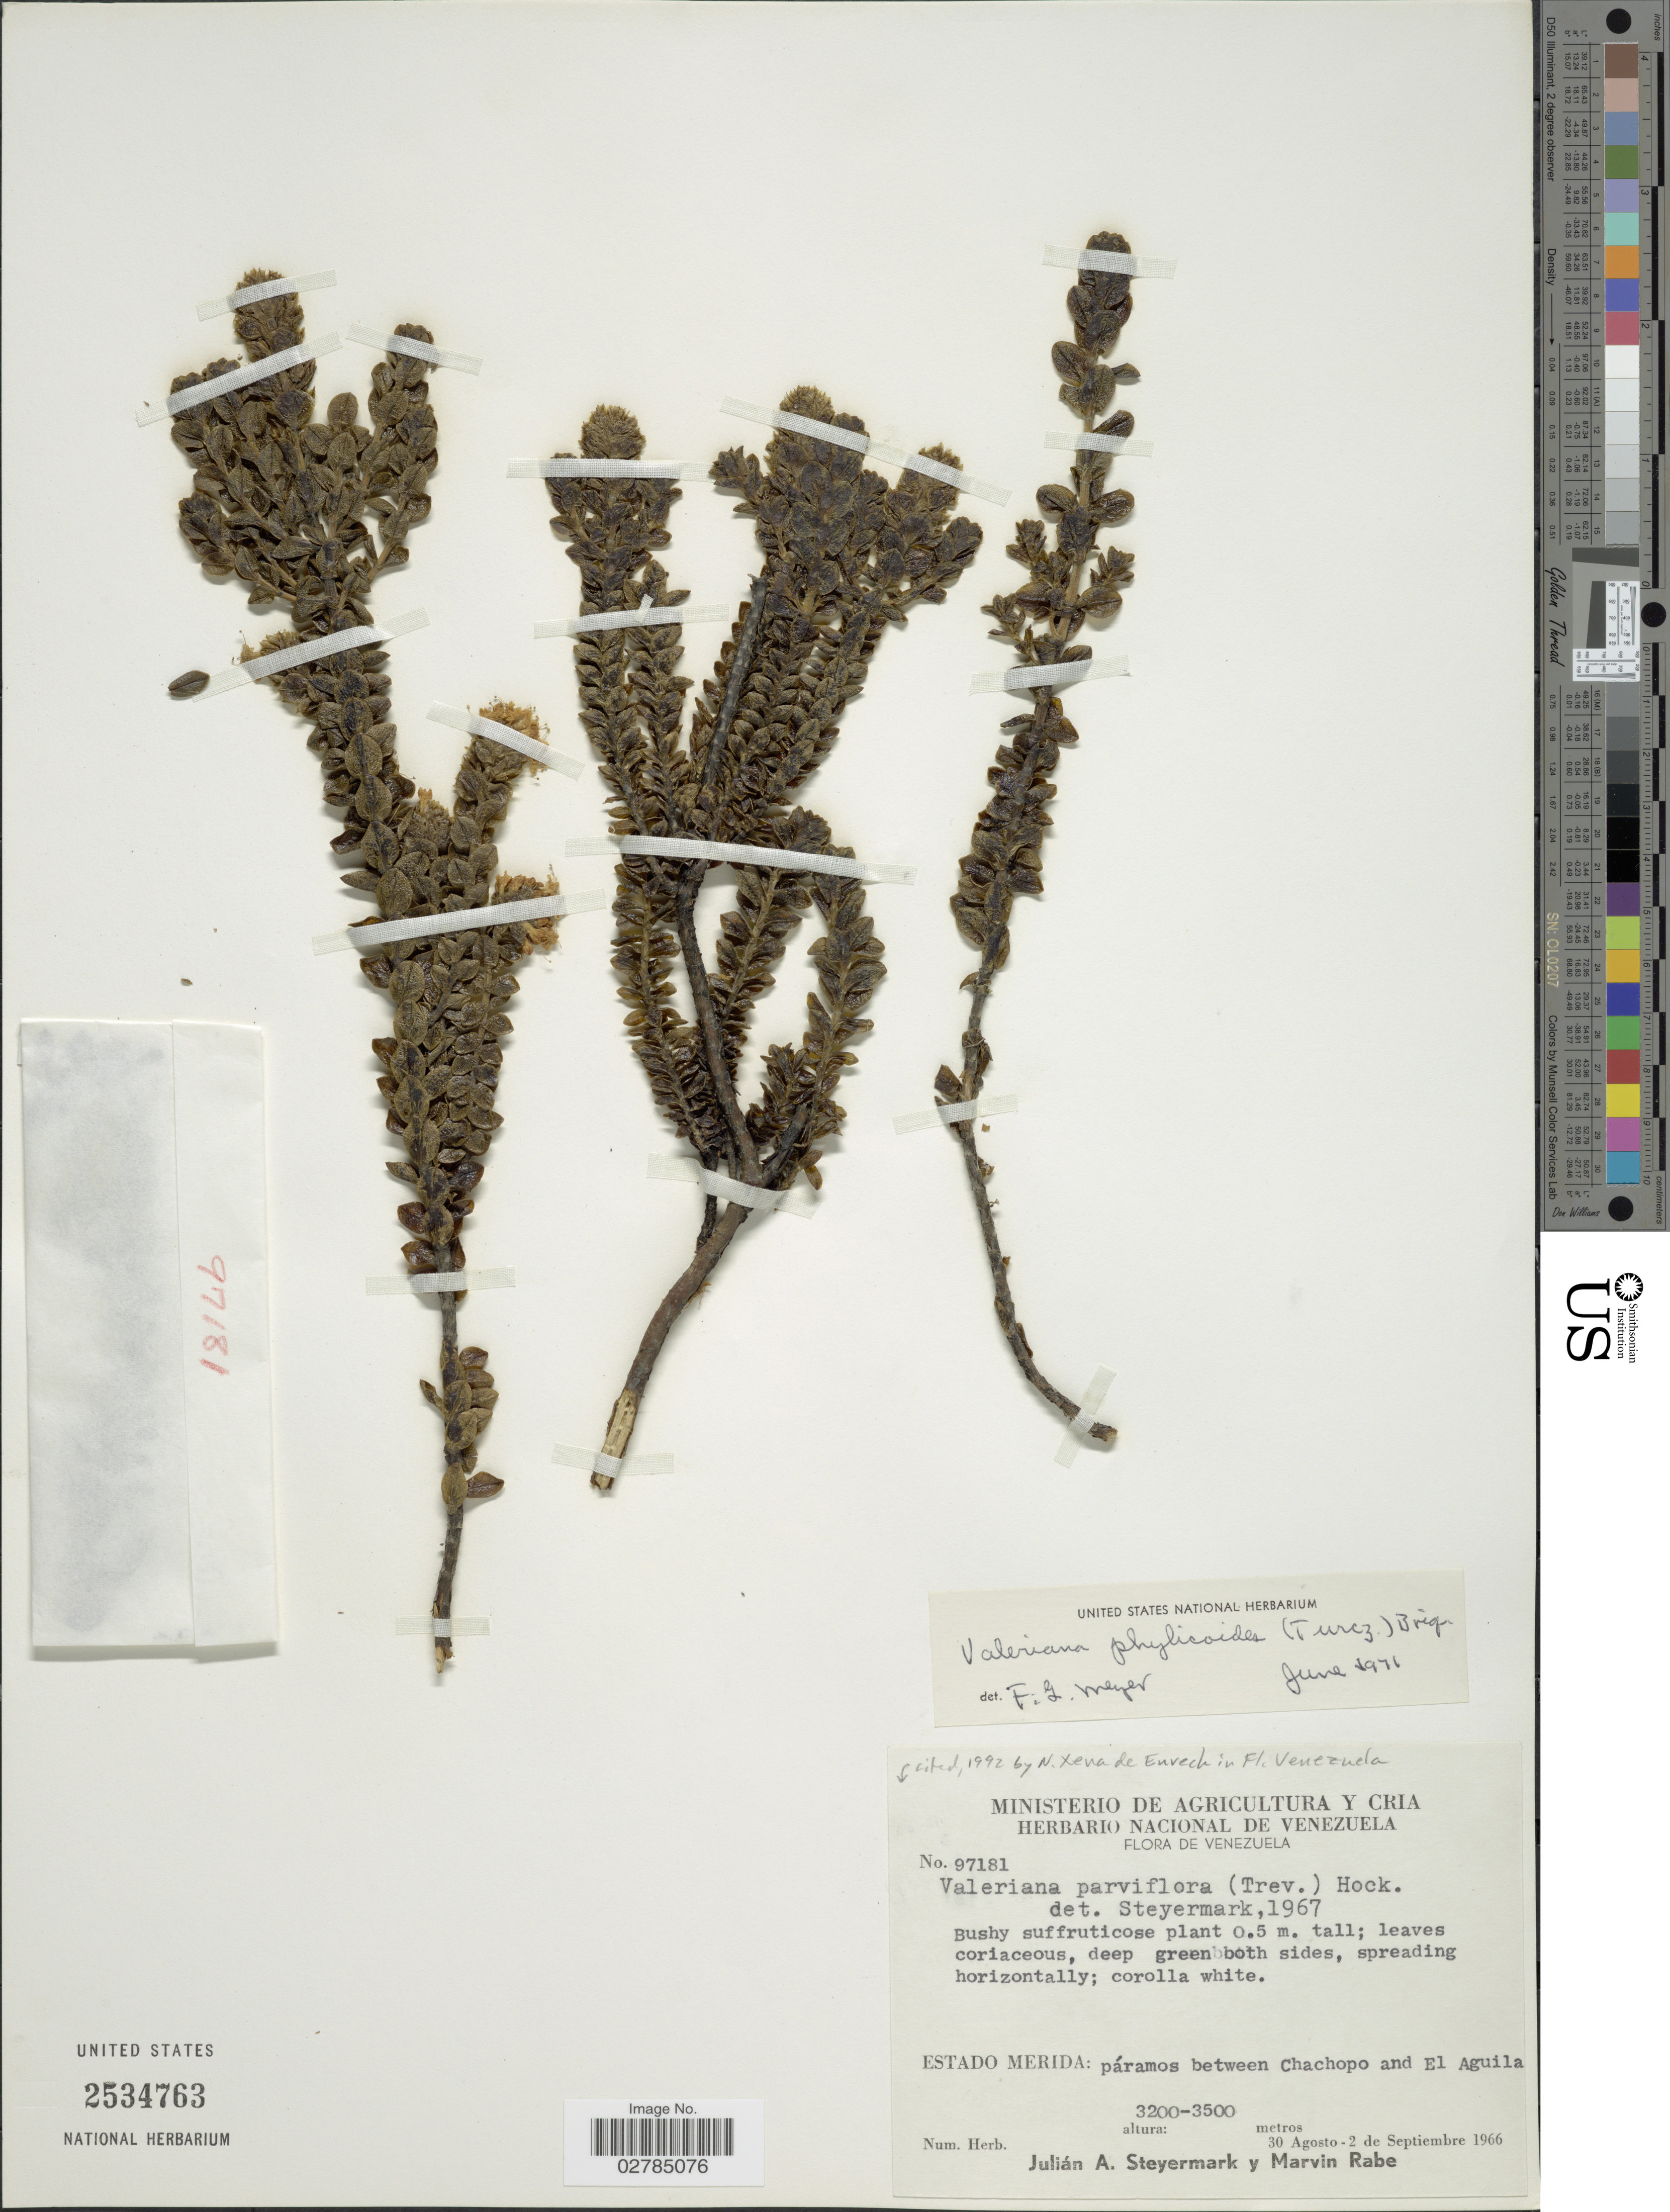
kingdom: Plantae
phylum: Tracheophyta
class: Magnoliopsida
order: Dipsacales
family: Caprifoliaceae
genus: Valeriana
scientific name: Valeriana phylicoides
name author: (Turcz.) Briq.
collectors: J. Steyermark & M. Rabe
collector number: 97181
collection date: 1966-08-30/1966-09-02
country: Venezuela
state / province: Mérida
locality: Páramos between Chachopo and El Aguila.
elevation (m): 3200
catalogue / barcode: US 2534763